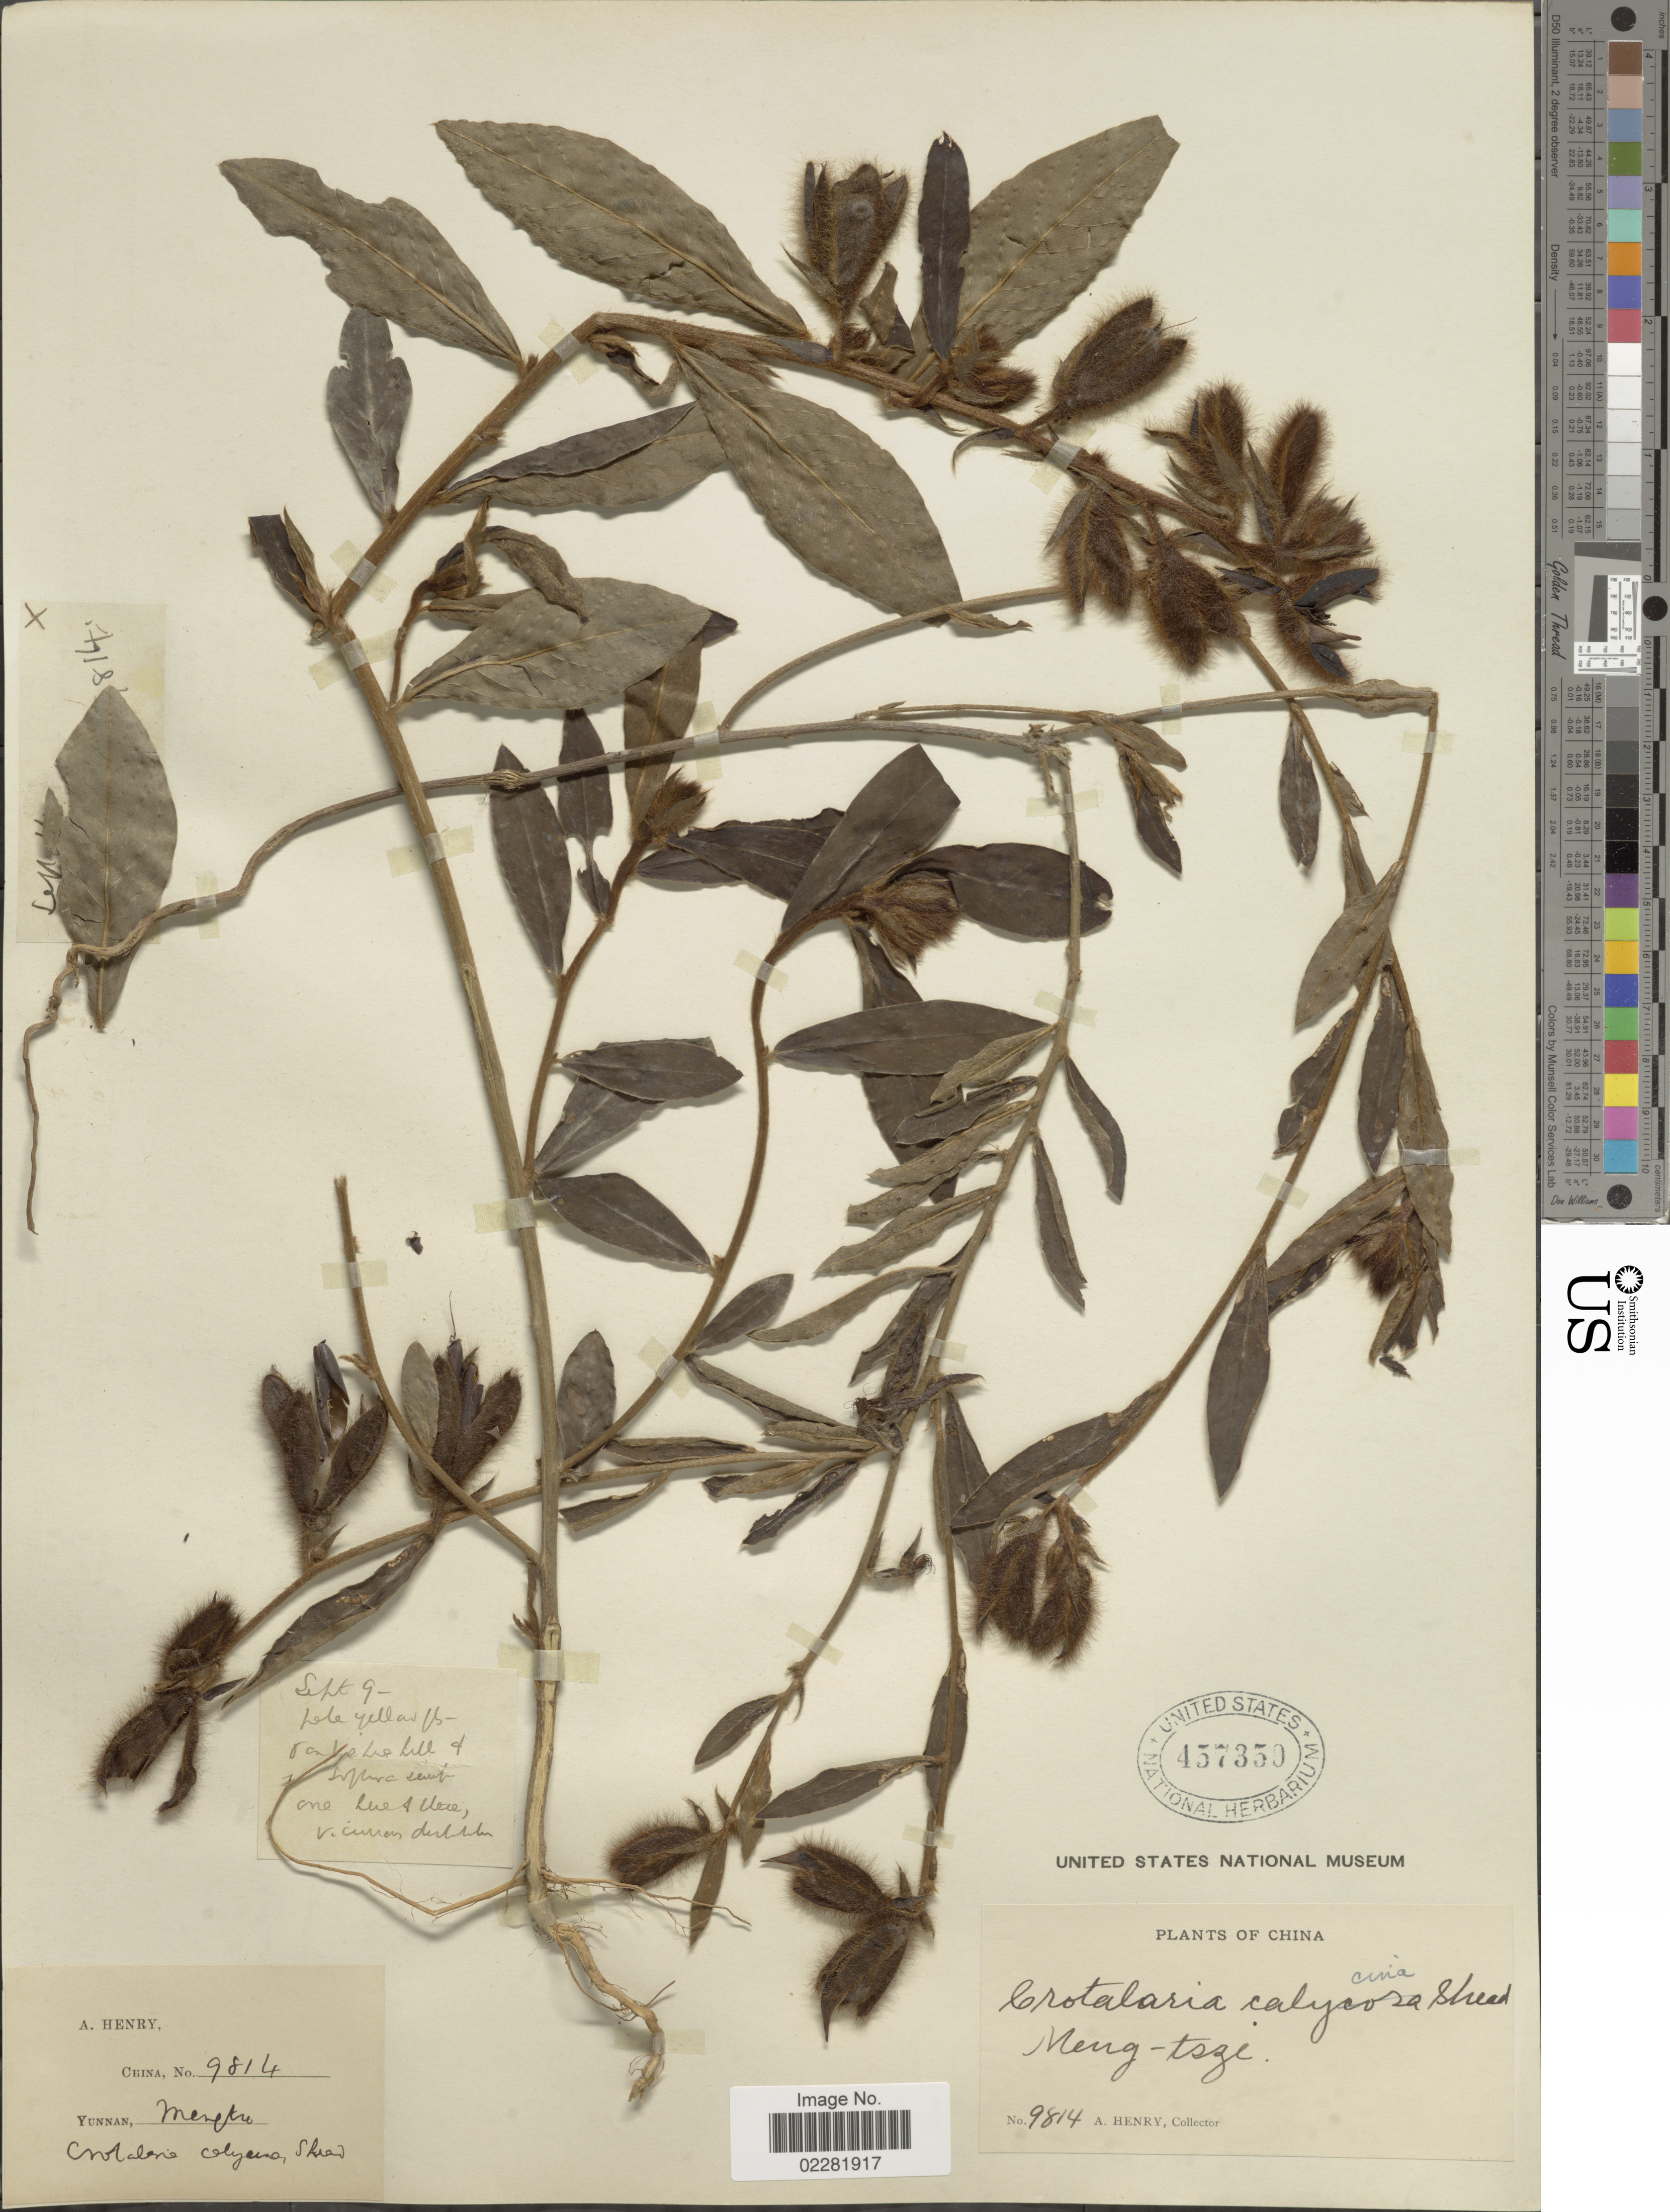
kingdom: Plantae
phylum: Tracheophyta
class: Magnoliopsida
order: Fabales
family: Fabaceae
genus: Crotalaria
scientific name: Crotalaria calycina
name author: Schrank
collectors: A. Henry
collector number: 9814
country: China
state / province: Yunnan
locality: Mengtse.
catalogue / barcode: US 457350